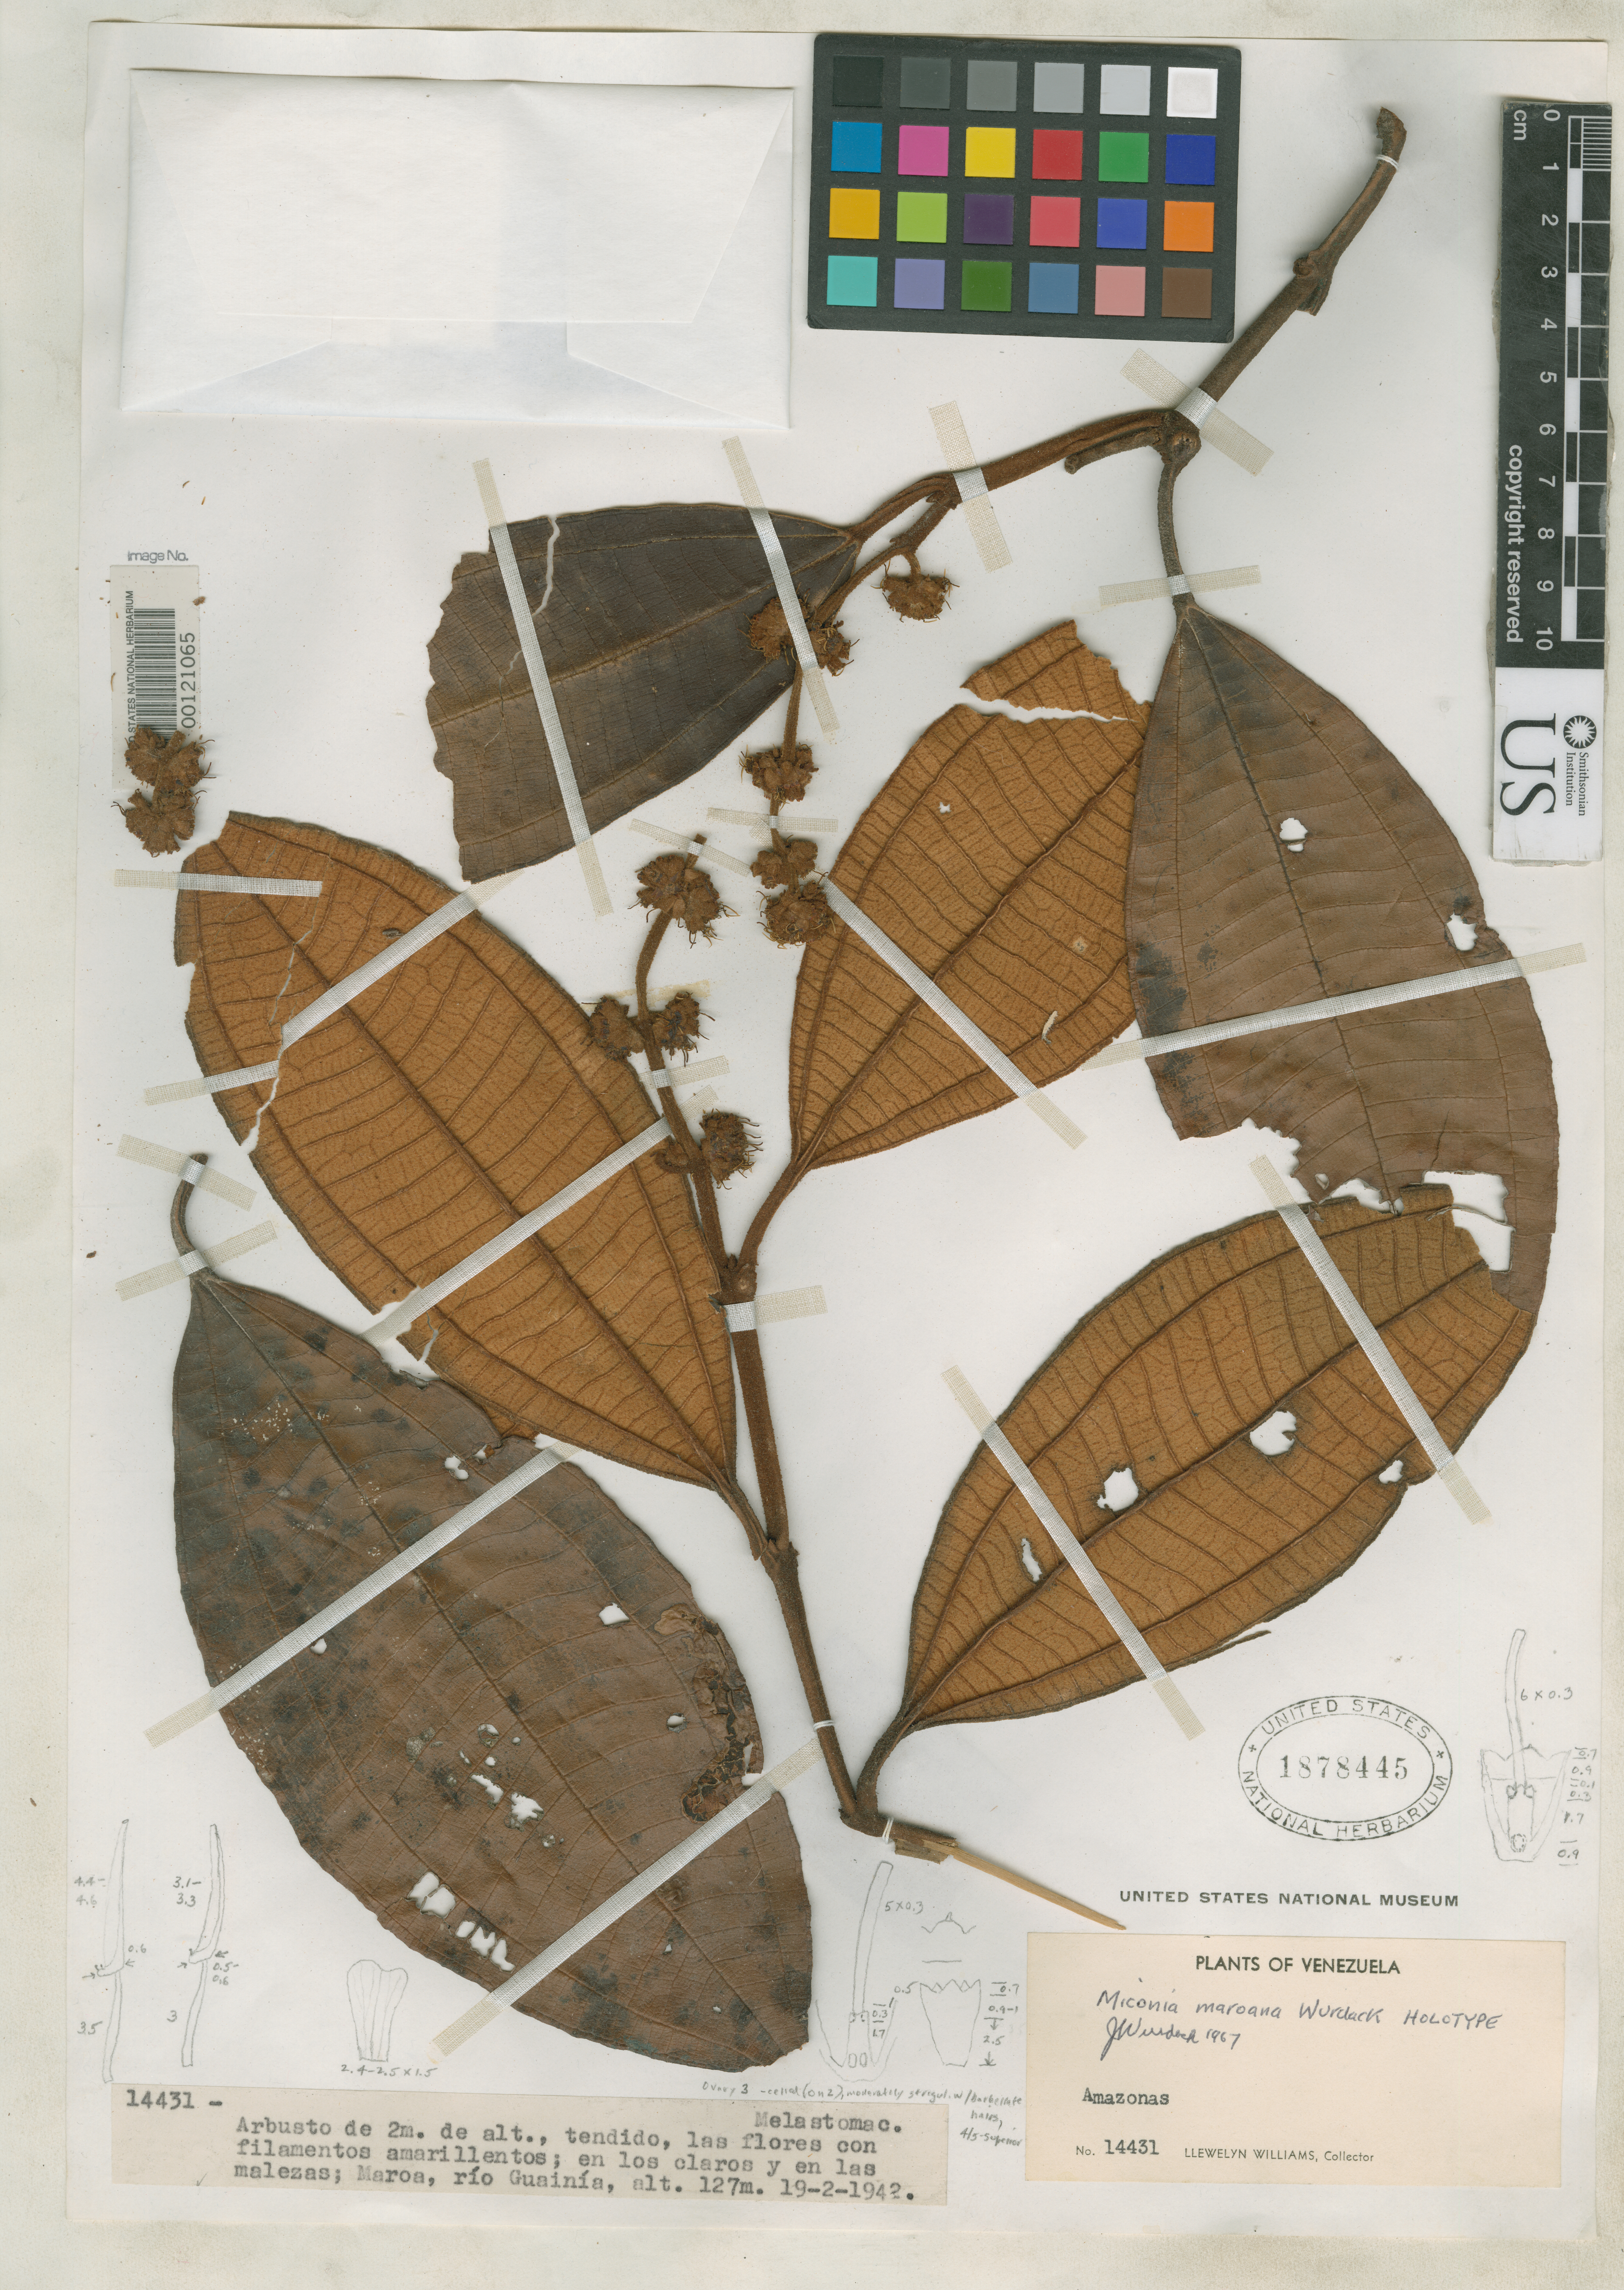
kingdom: Plantae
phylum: Tracheophyta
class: Magnoliopsida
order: Myrtales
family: Melastomataceae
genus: Miconia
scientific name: Miconia maroana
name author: Wurdack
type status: Holotype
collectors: Ll. Williams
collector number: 14431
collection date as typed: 19 Feb 1942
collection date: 1942-02-19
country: Venezuela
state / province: Amazonas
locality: Marcoa, Rio Guainia.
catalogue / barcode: US 1878445